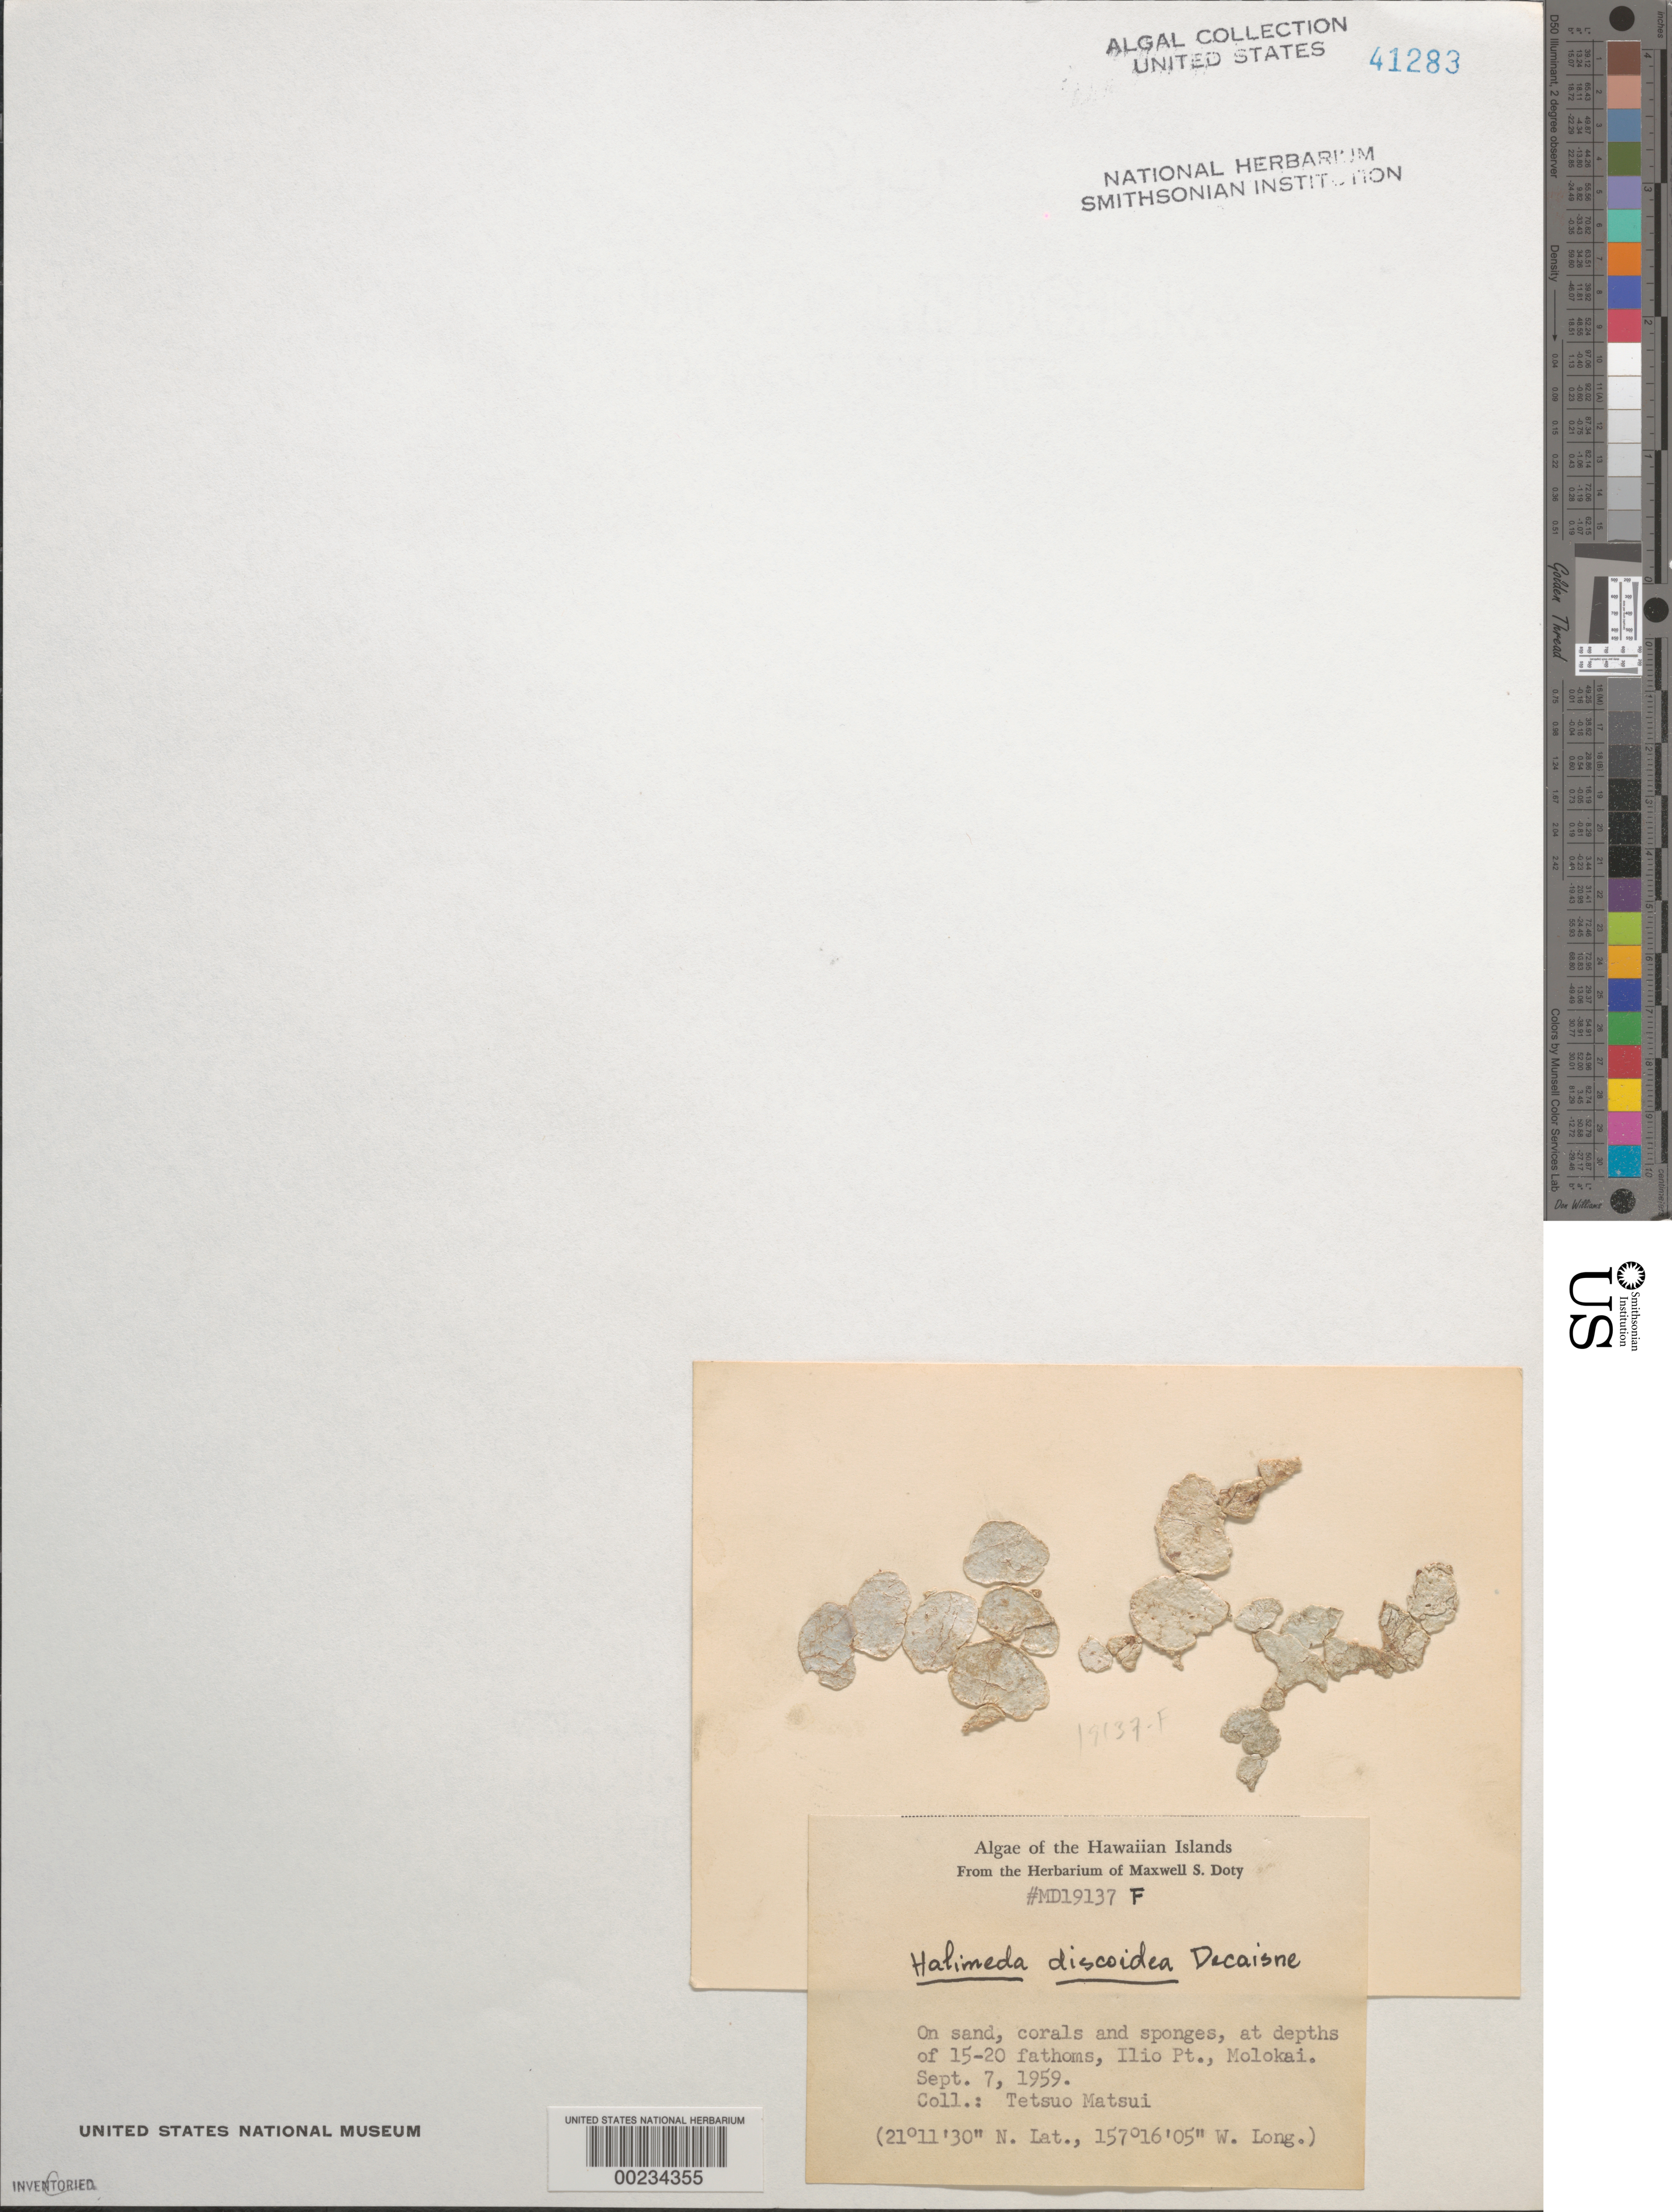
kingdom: Plantae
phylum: Chlorophyta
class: Ulvophyceae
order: Bryopsidales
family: Halimedaceae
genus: Halimeda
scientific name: Halimeda discoidea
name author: Decne.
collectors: T. Matsui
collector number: MSD 19137F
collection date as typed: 07 Sep 1959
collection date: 1959-09-07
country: United States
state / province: Hawaii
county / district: Maui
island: Moloka'i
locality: Ilio Point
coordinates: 21 11' 30" N, 157 16' 05" W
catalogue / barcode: US 41283